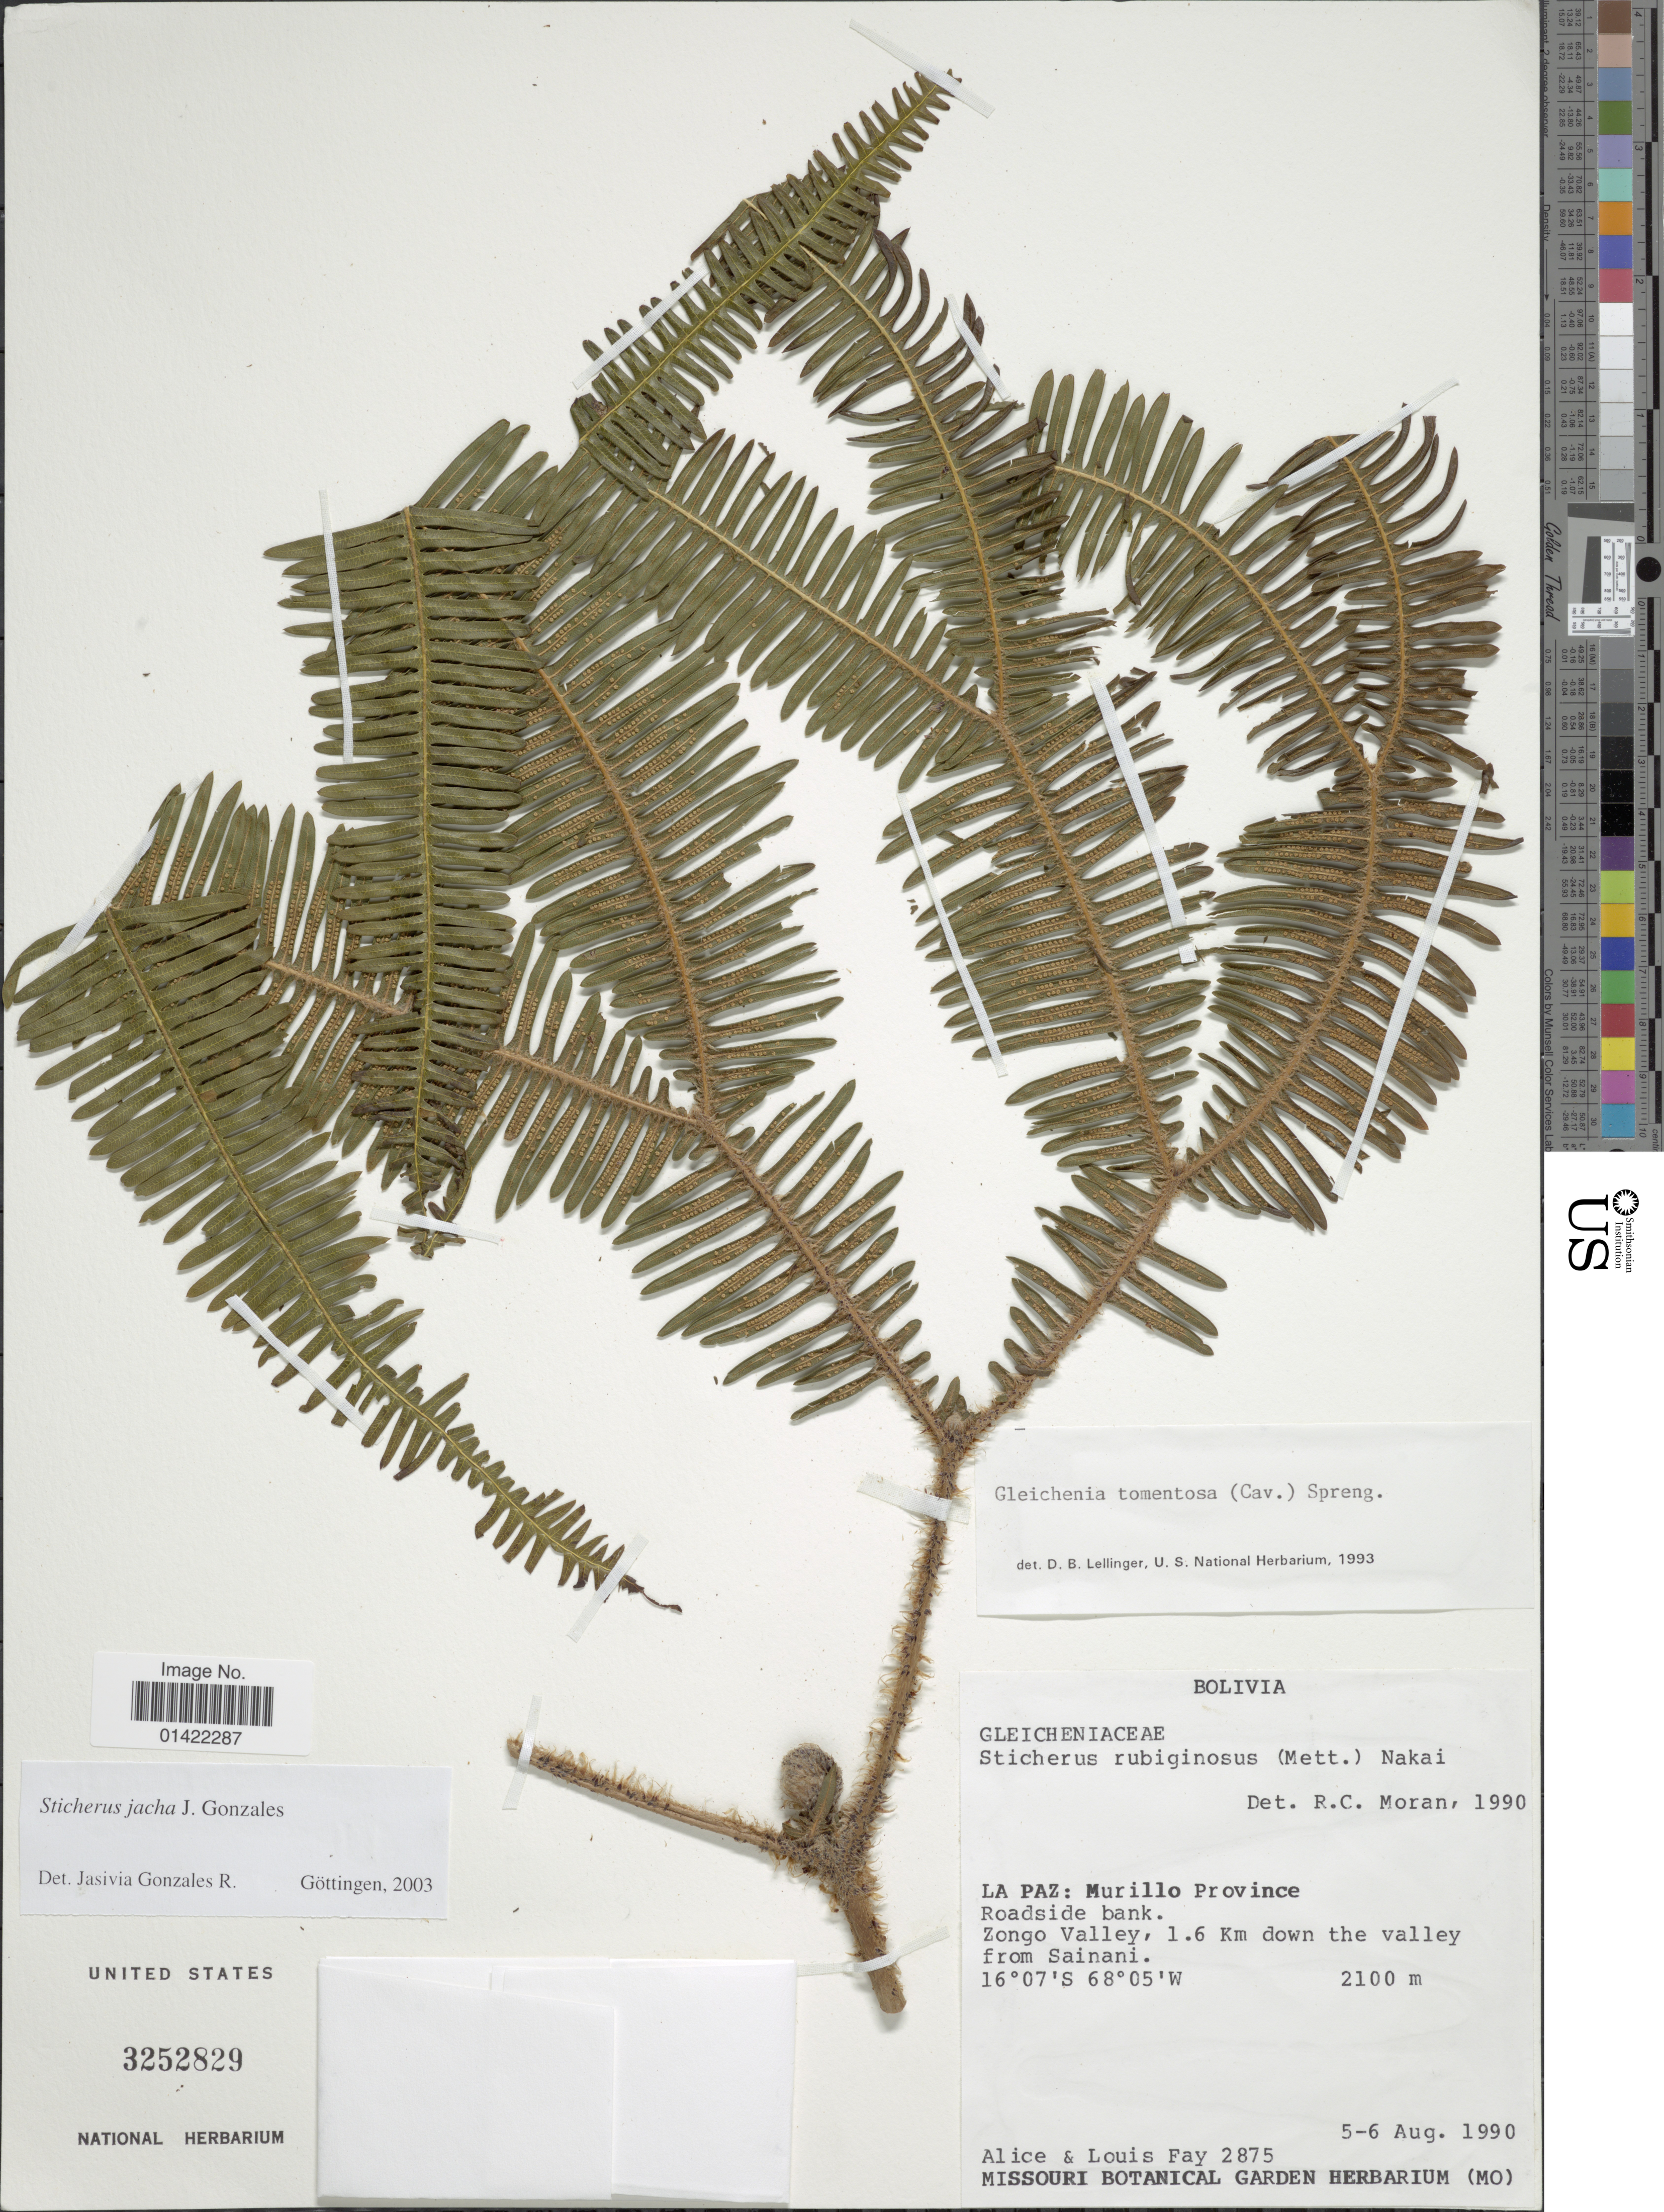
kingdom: Plantae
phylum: Tracheophyta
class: Polypodiopsida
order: Gleicheniales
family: Gleicheniaceae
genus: Sticherus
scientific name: Sticherus jacha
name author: J. Gonzales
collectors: A. Fay & L. Fay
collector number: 2875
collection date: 1990-08-05/1990-08-06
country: Bolivia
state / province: La Paz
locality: Murillo Province, Roadside bank, Zongo Valley, 1.6 Km down the valley from Sainani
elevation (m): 2100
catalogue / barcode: US 3252829